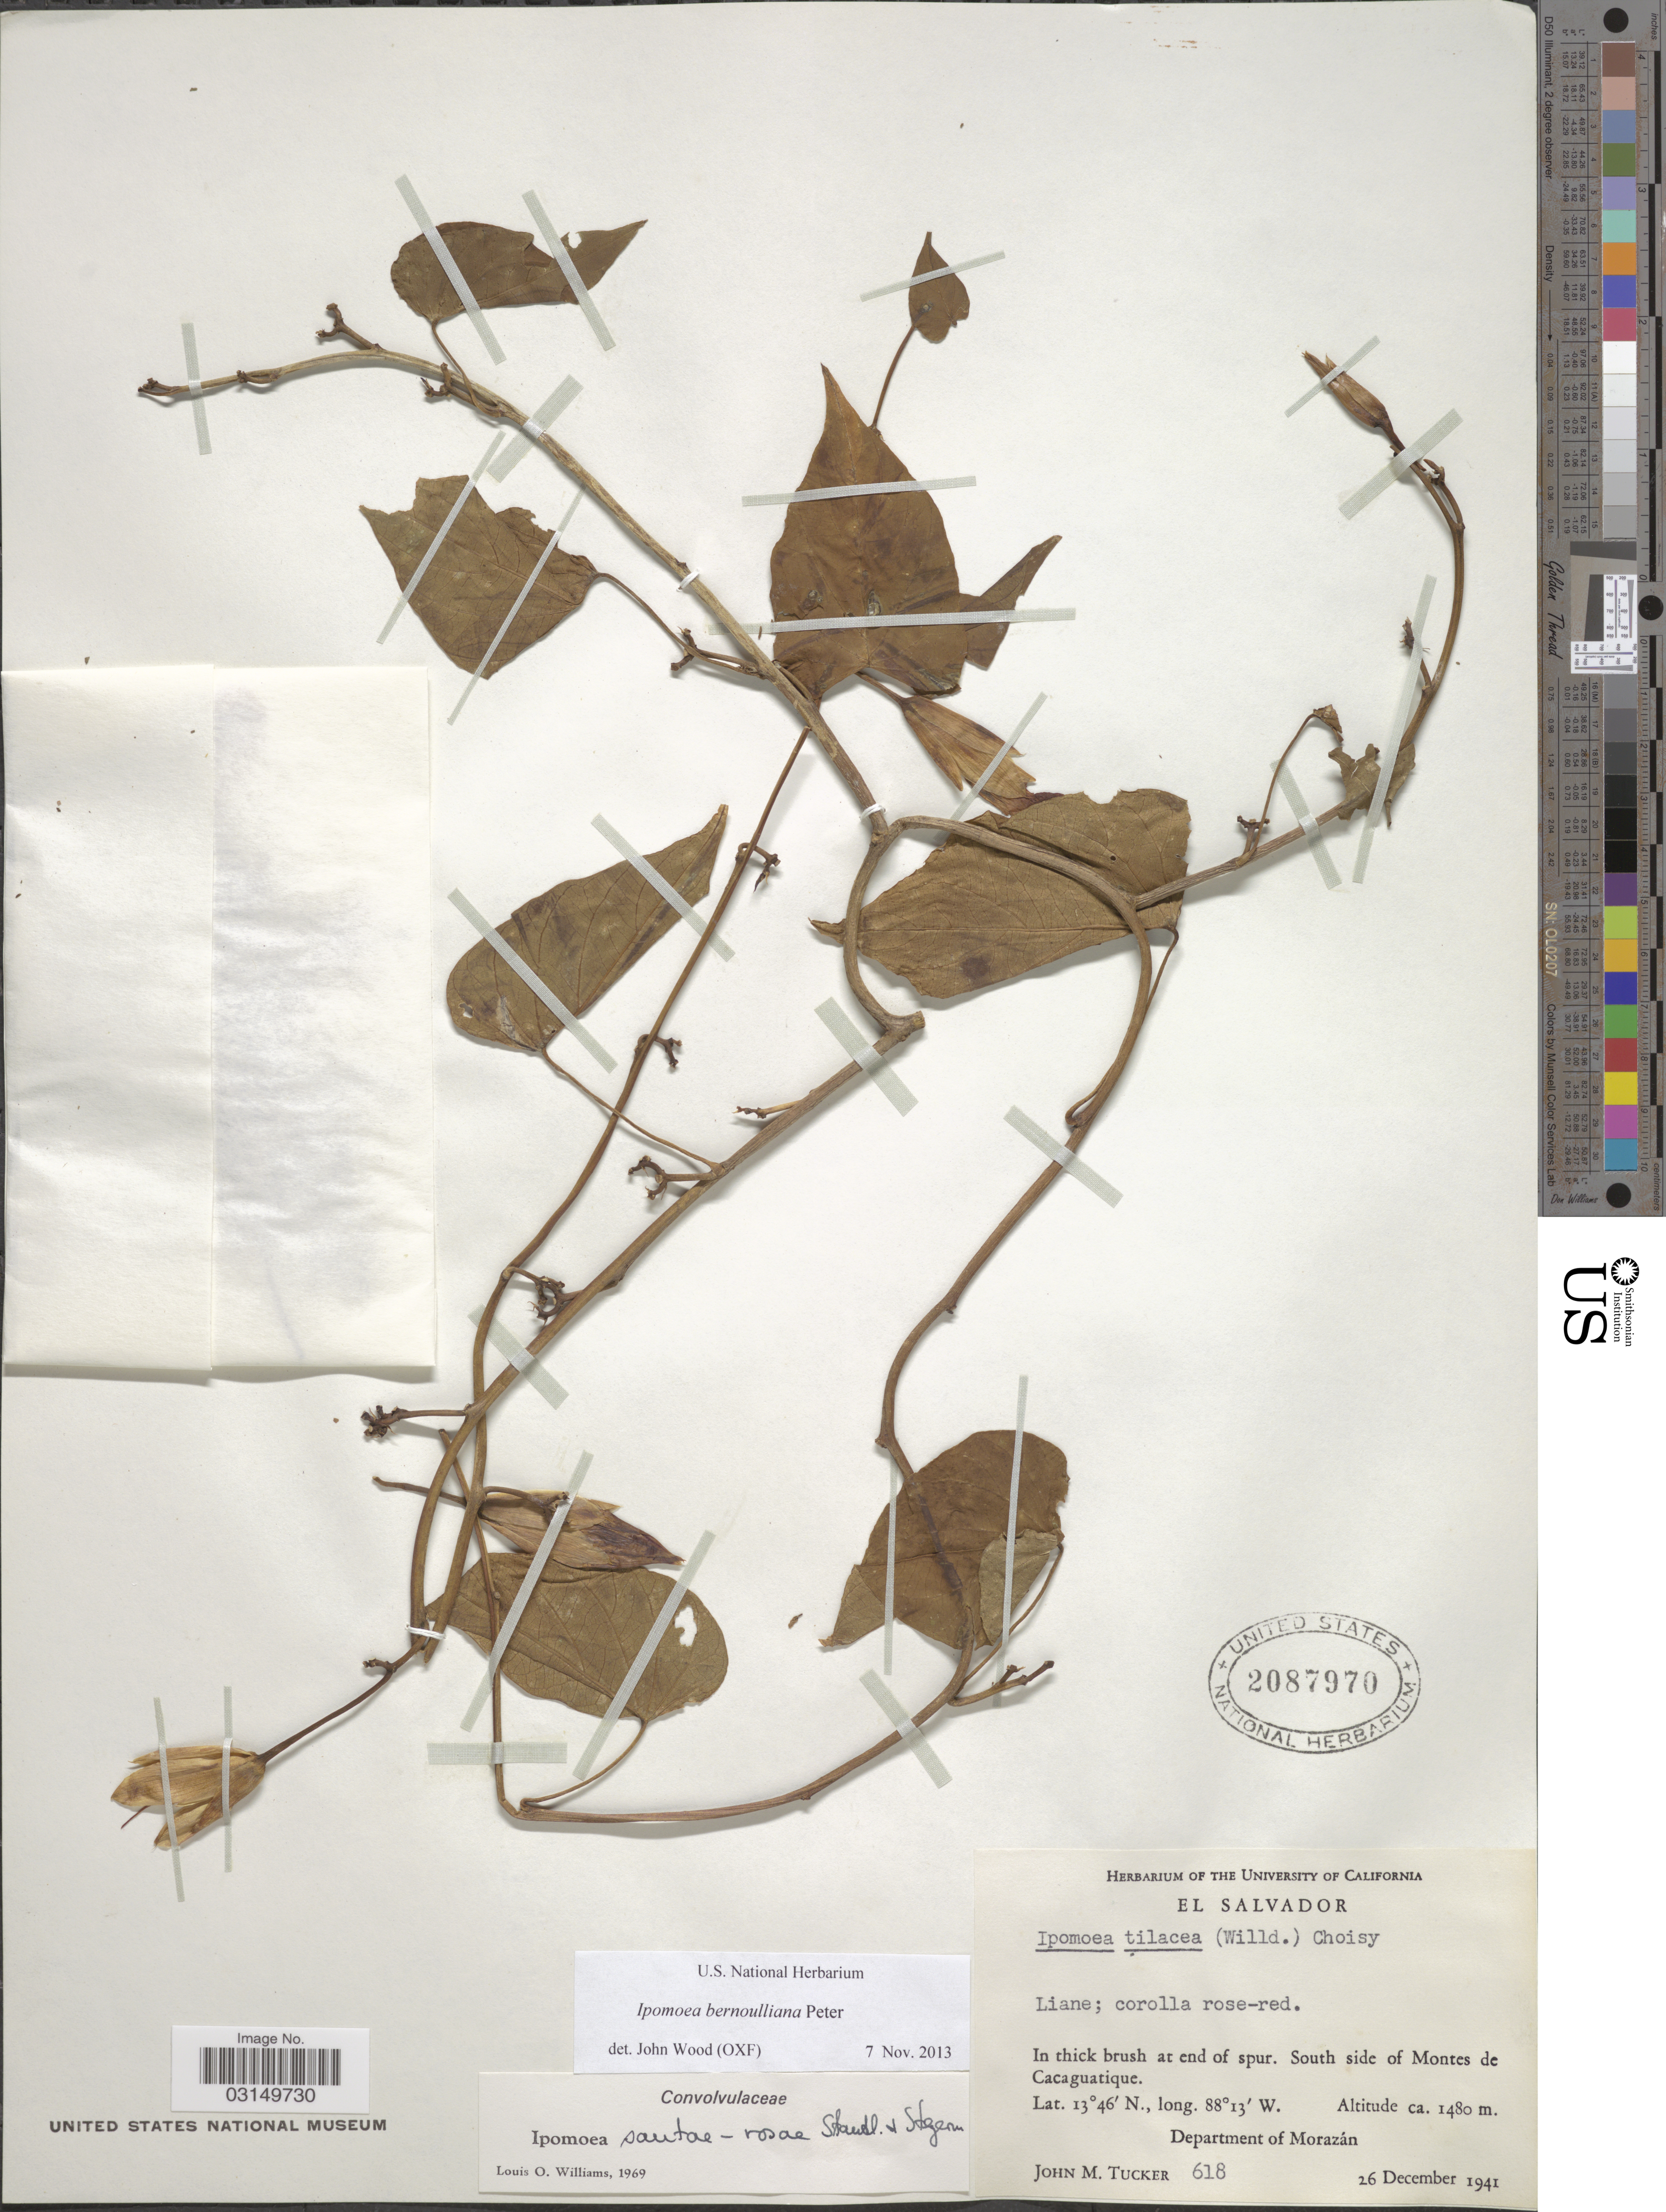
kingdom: Plantae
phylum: Tracheophyta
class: Magnoliopsida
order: Solanales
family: Convolvulaceae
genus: Ipomoea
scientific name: Ipomoea bernoulliana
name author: Peter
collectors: J. M. Tucker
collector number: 618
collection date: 1941-12-26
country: El Salvador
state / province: Morazan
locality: South side of Montes de Cacaguatique, Department of Morazán.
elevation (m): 1480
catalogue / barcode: US 2087970